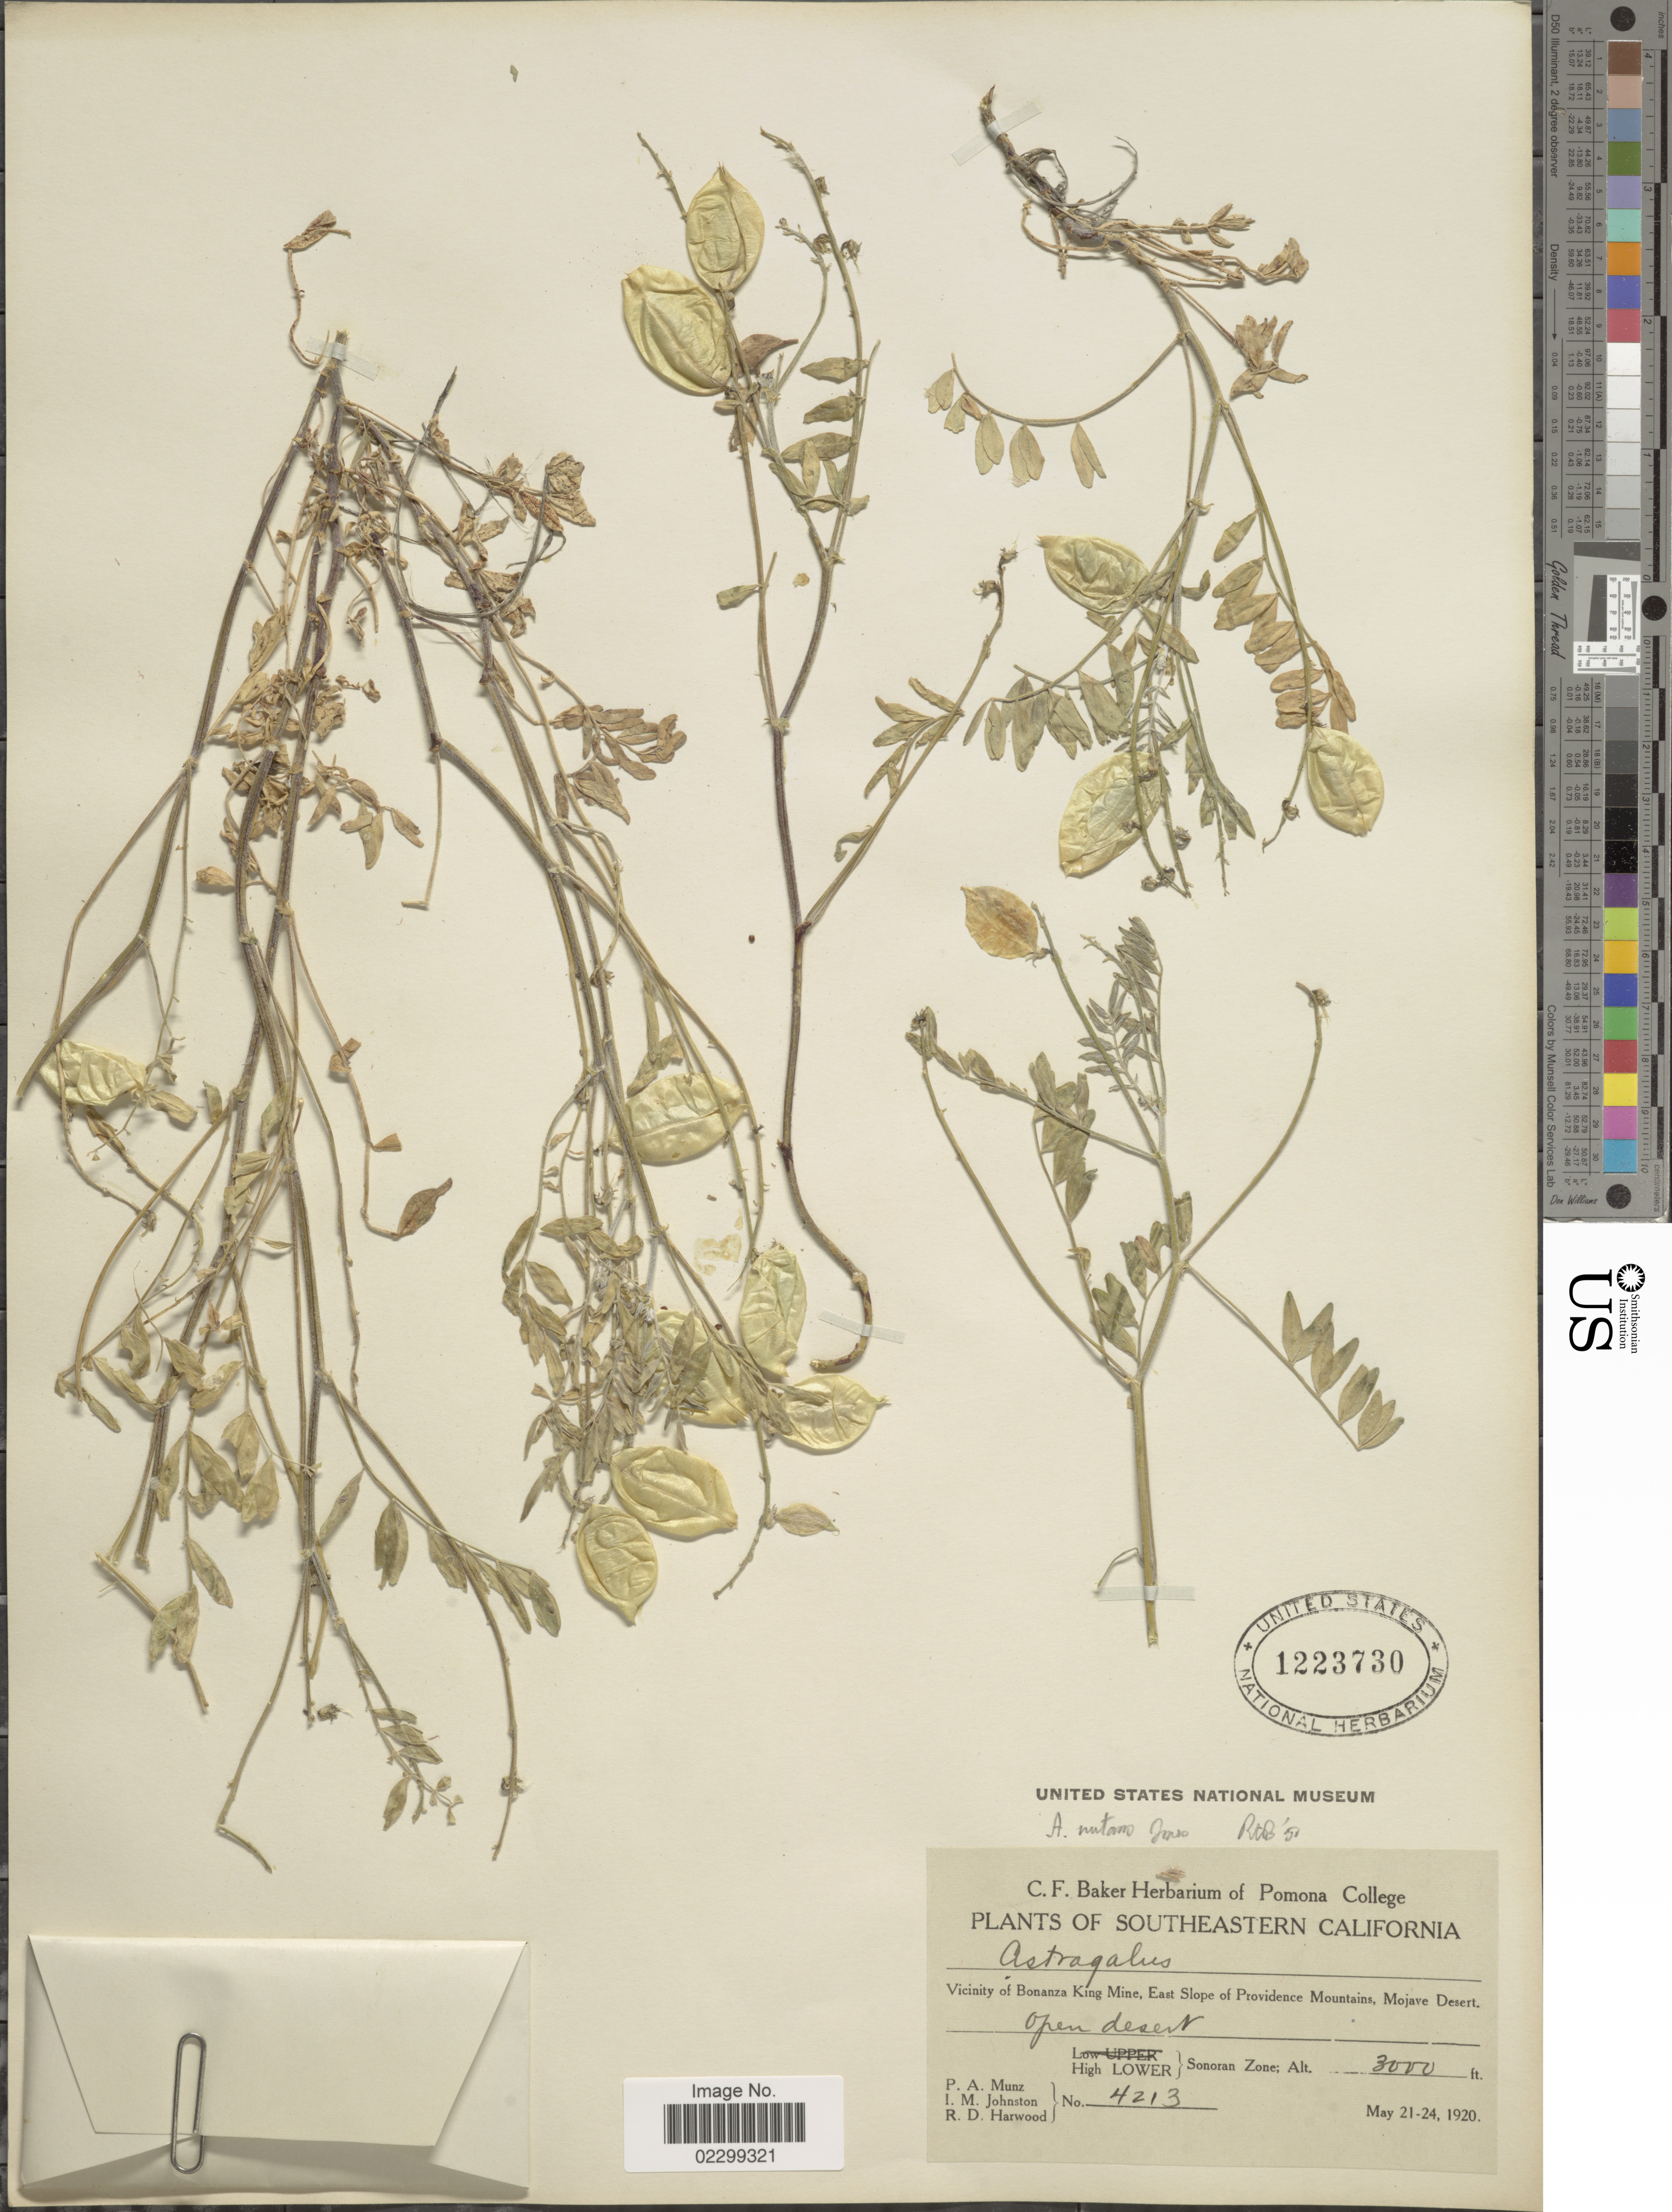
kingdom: Plantae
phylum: Tracheophyta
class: Magnoliopsida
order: Fabales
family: Fabaceae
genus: Astragalus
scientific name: Astragalus nutans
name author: M.E. Jones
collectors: P. A. Munz, I.M. Johnston & R. Harwood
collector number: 4213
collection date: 1920-05-21/1920-05-24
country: United States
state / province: California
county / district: San Bernardino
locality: Southeastern California, Vicinity of Bonanza King Mine, East Slope of Providence Mountains, Mojave Desert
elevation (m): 914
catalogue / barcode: US 1223730